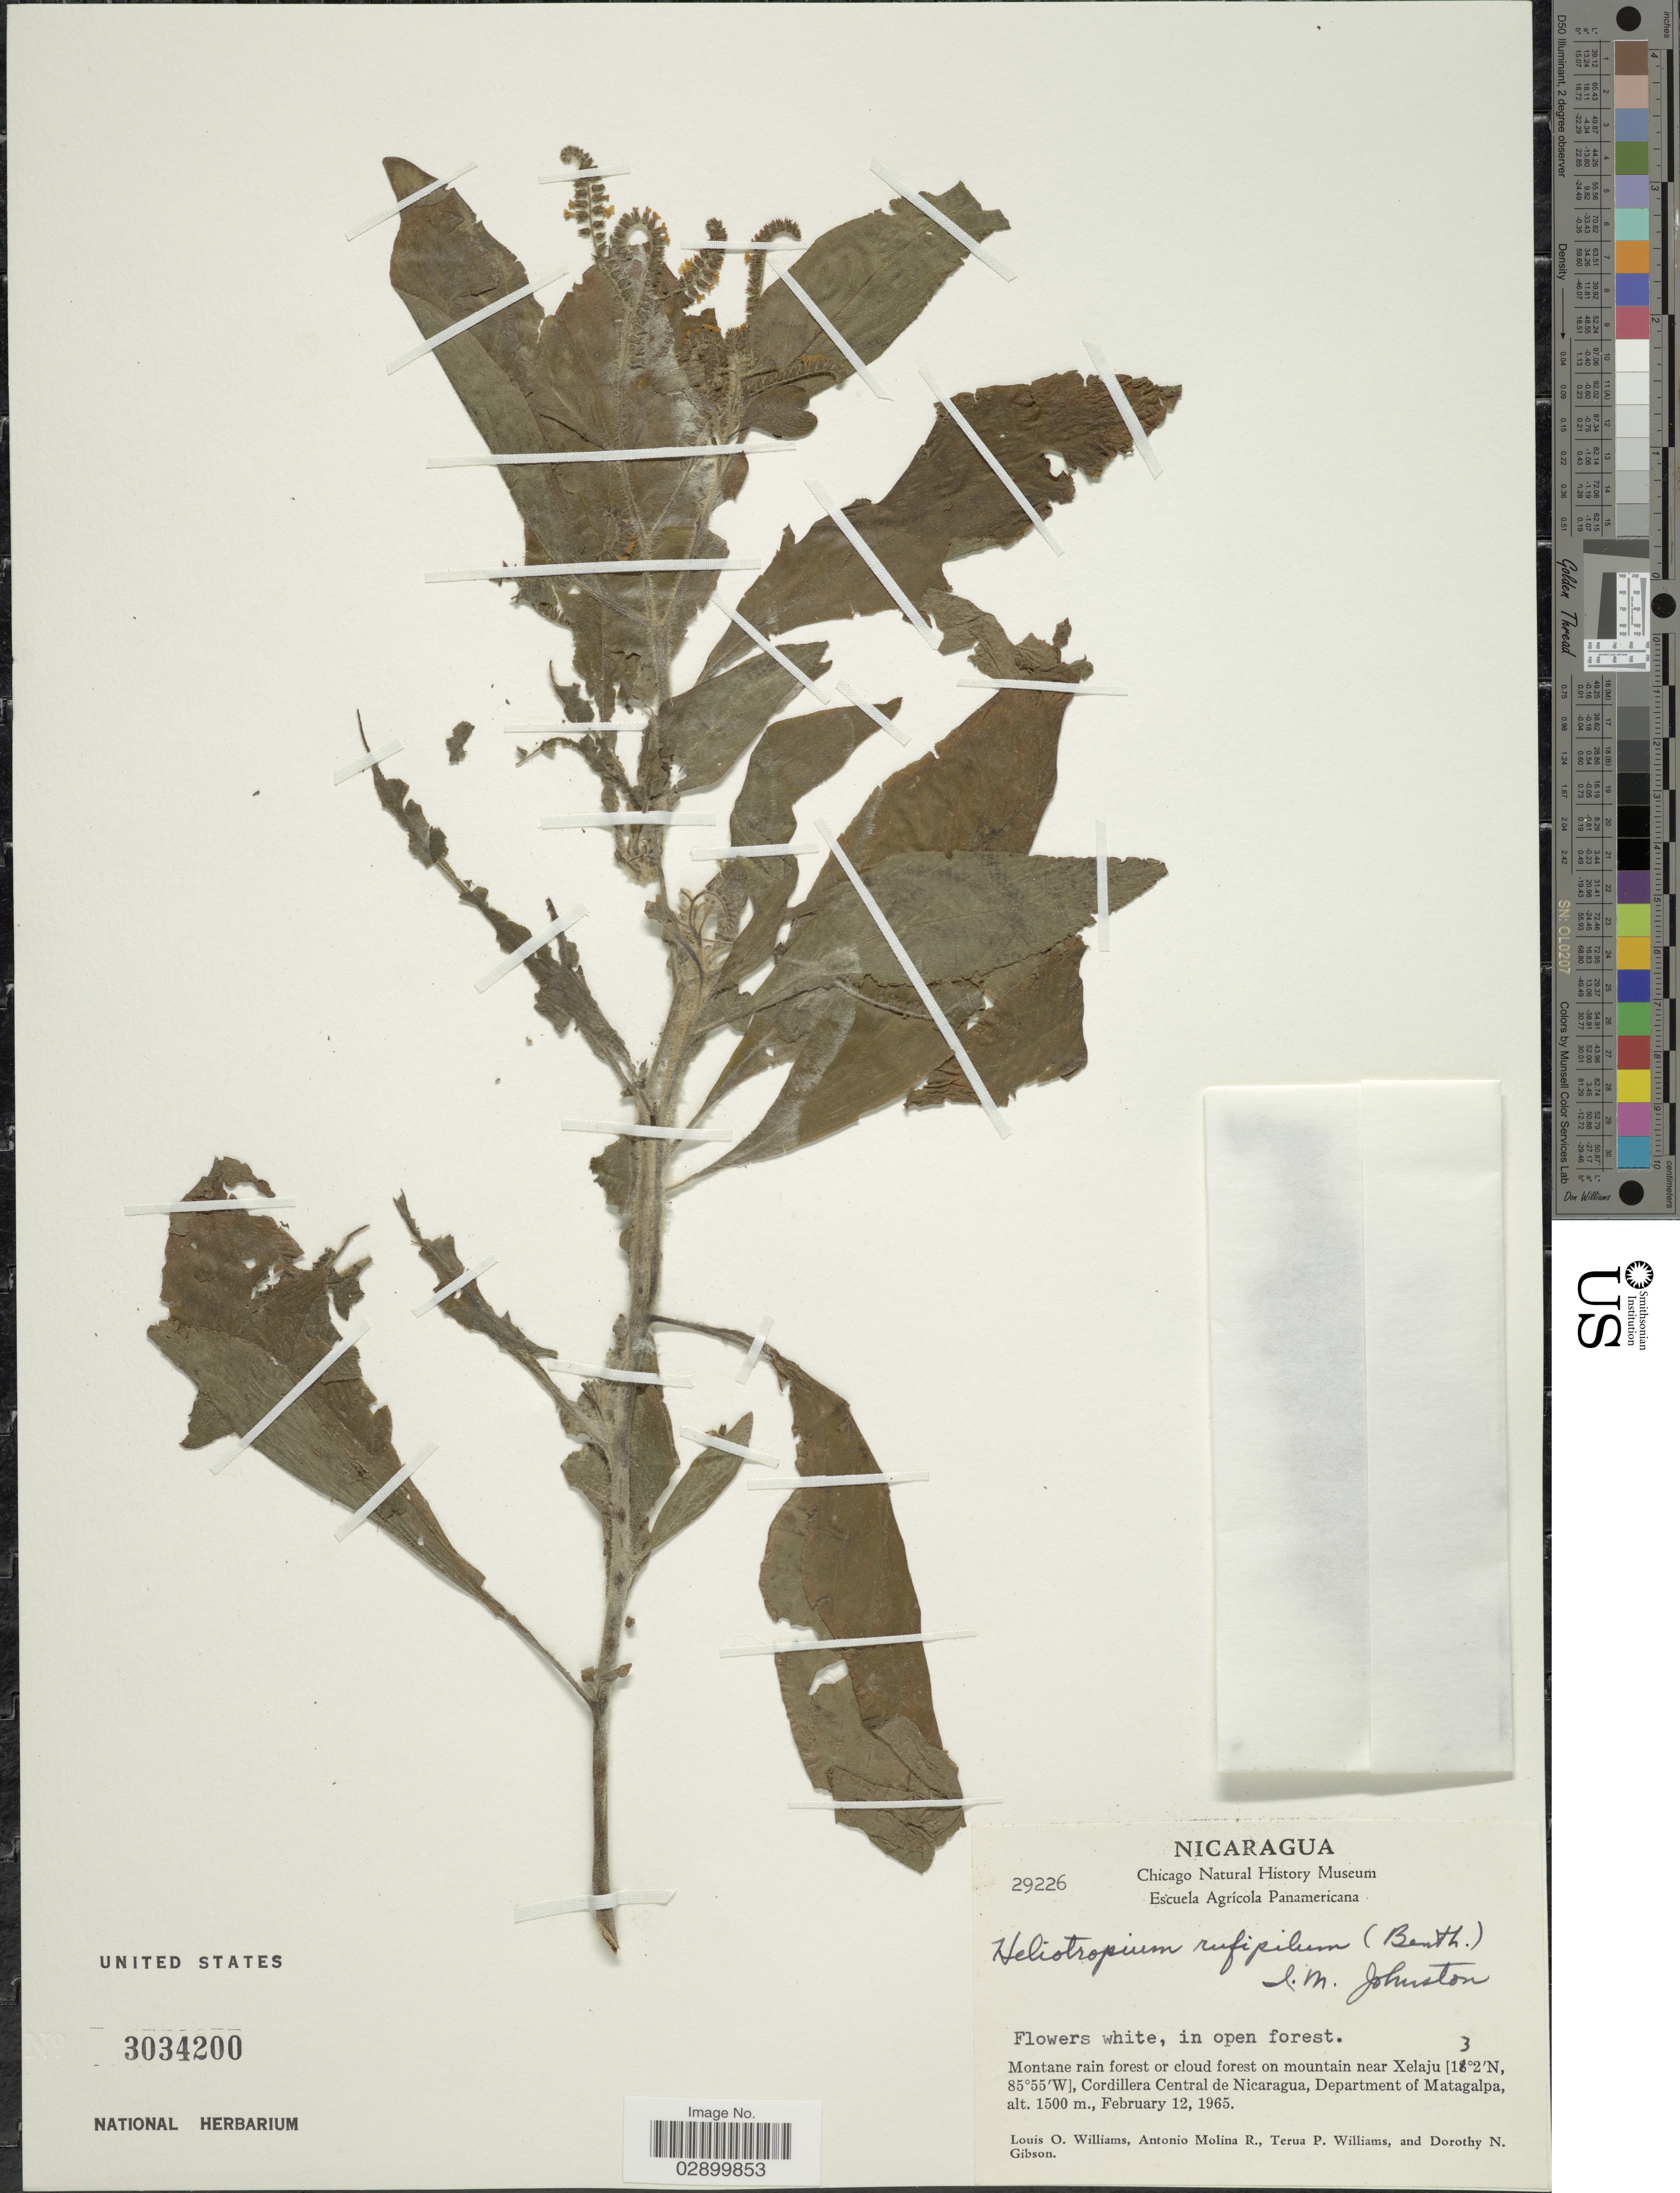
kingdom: Plantae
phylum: Tracheophyta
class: Magnoliopsida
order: Boraginales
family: Heliotropiaceae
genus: Heliotropium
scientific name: Heliotropium rufipilum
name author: (Benth.) I.M. Johnst.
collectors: L. O. Williams, A. Molina R., T. Williams & D. N. Gibson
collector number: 29226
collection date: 1965-02-12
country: Nicaragua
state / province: Matagalpa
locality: On mountain near Xelaju, Cordillera Central de Nicaragua, Department of Matagalpa.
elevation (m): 1500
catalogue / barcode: US 3034200